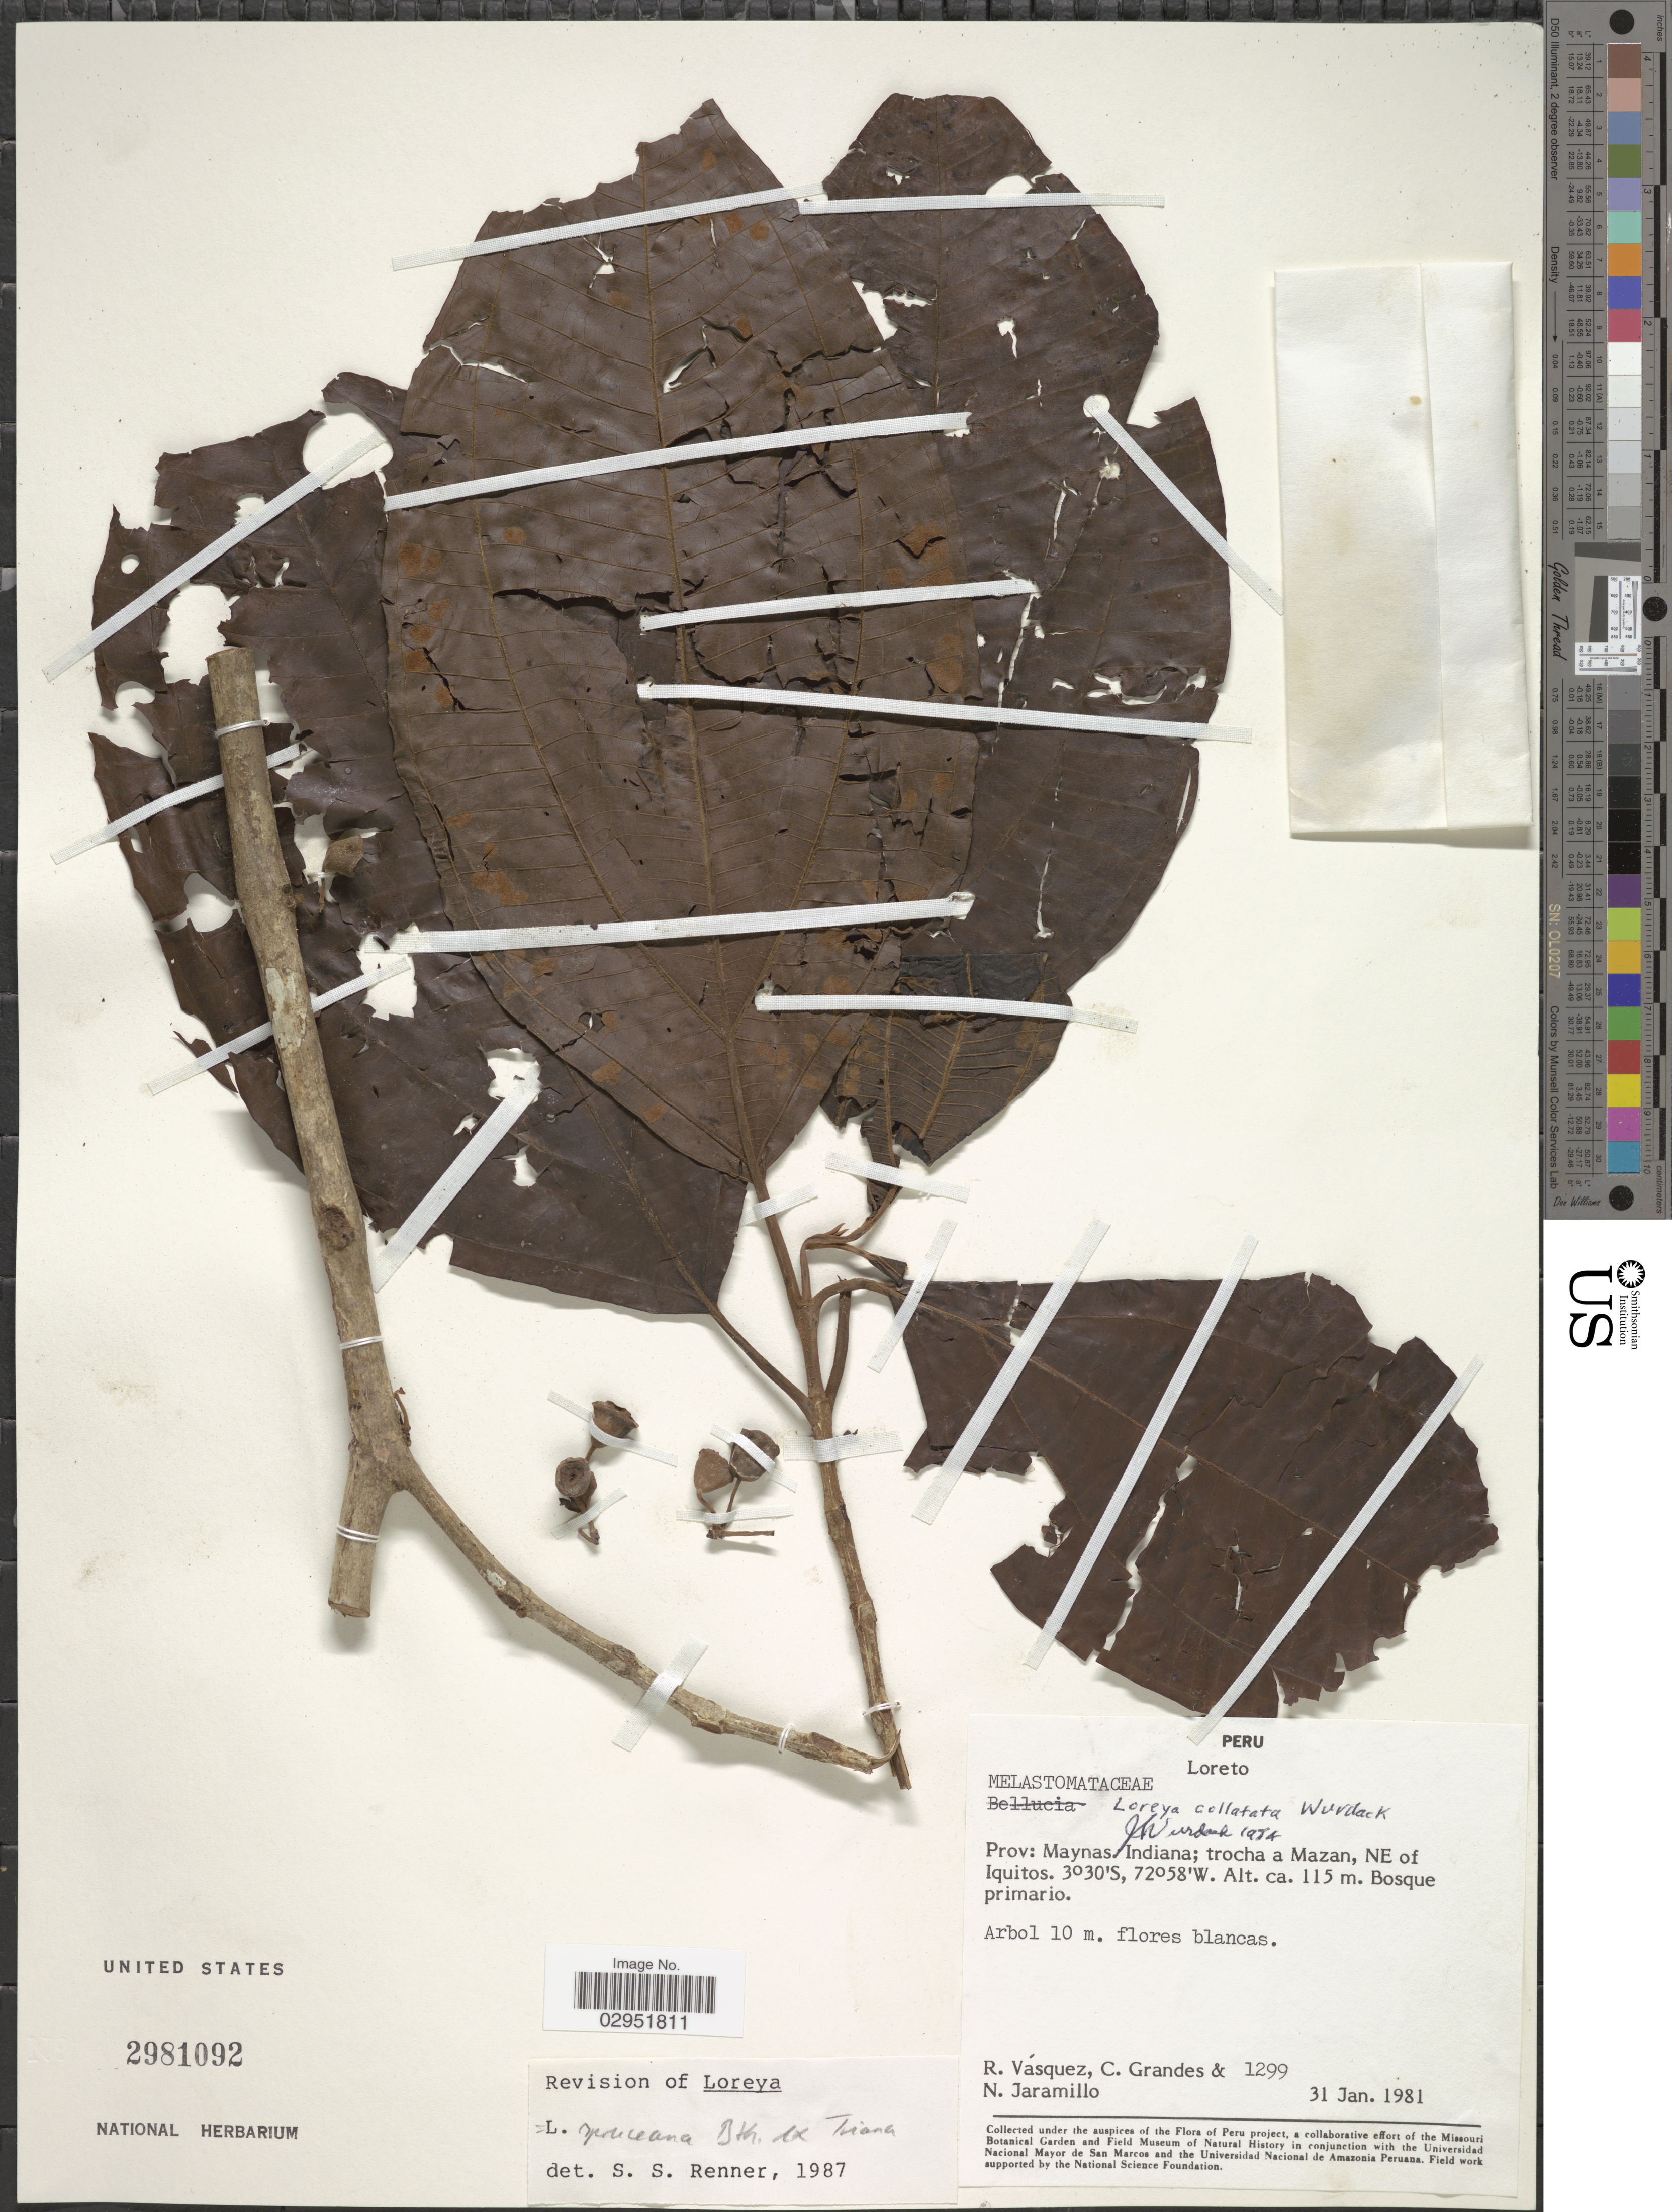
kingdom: Plantae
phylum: Tracheophyta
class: Magnoliopsida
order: Myrtales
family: Melastomataceae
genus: Bellucia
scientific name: Bellucia spruceana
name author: (Triana) J.F. Macbr.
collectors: R. Vásquez, C. Grandes & N. Jaramillo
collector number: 1299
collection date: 1981-01-31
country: Peru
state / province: Loreto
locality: Prov: Maynas. Indiana; trocha a Mazan, NE of Iquitos.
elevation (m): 115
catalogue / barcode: US 2981092